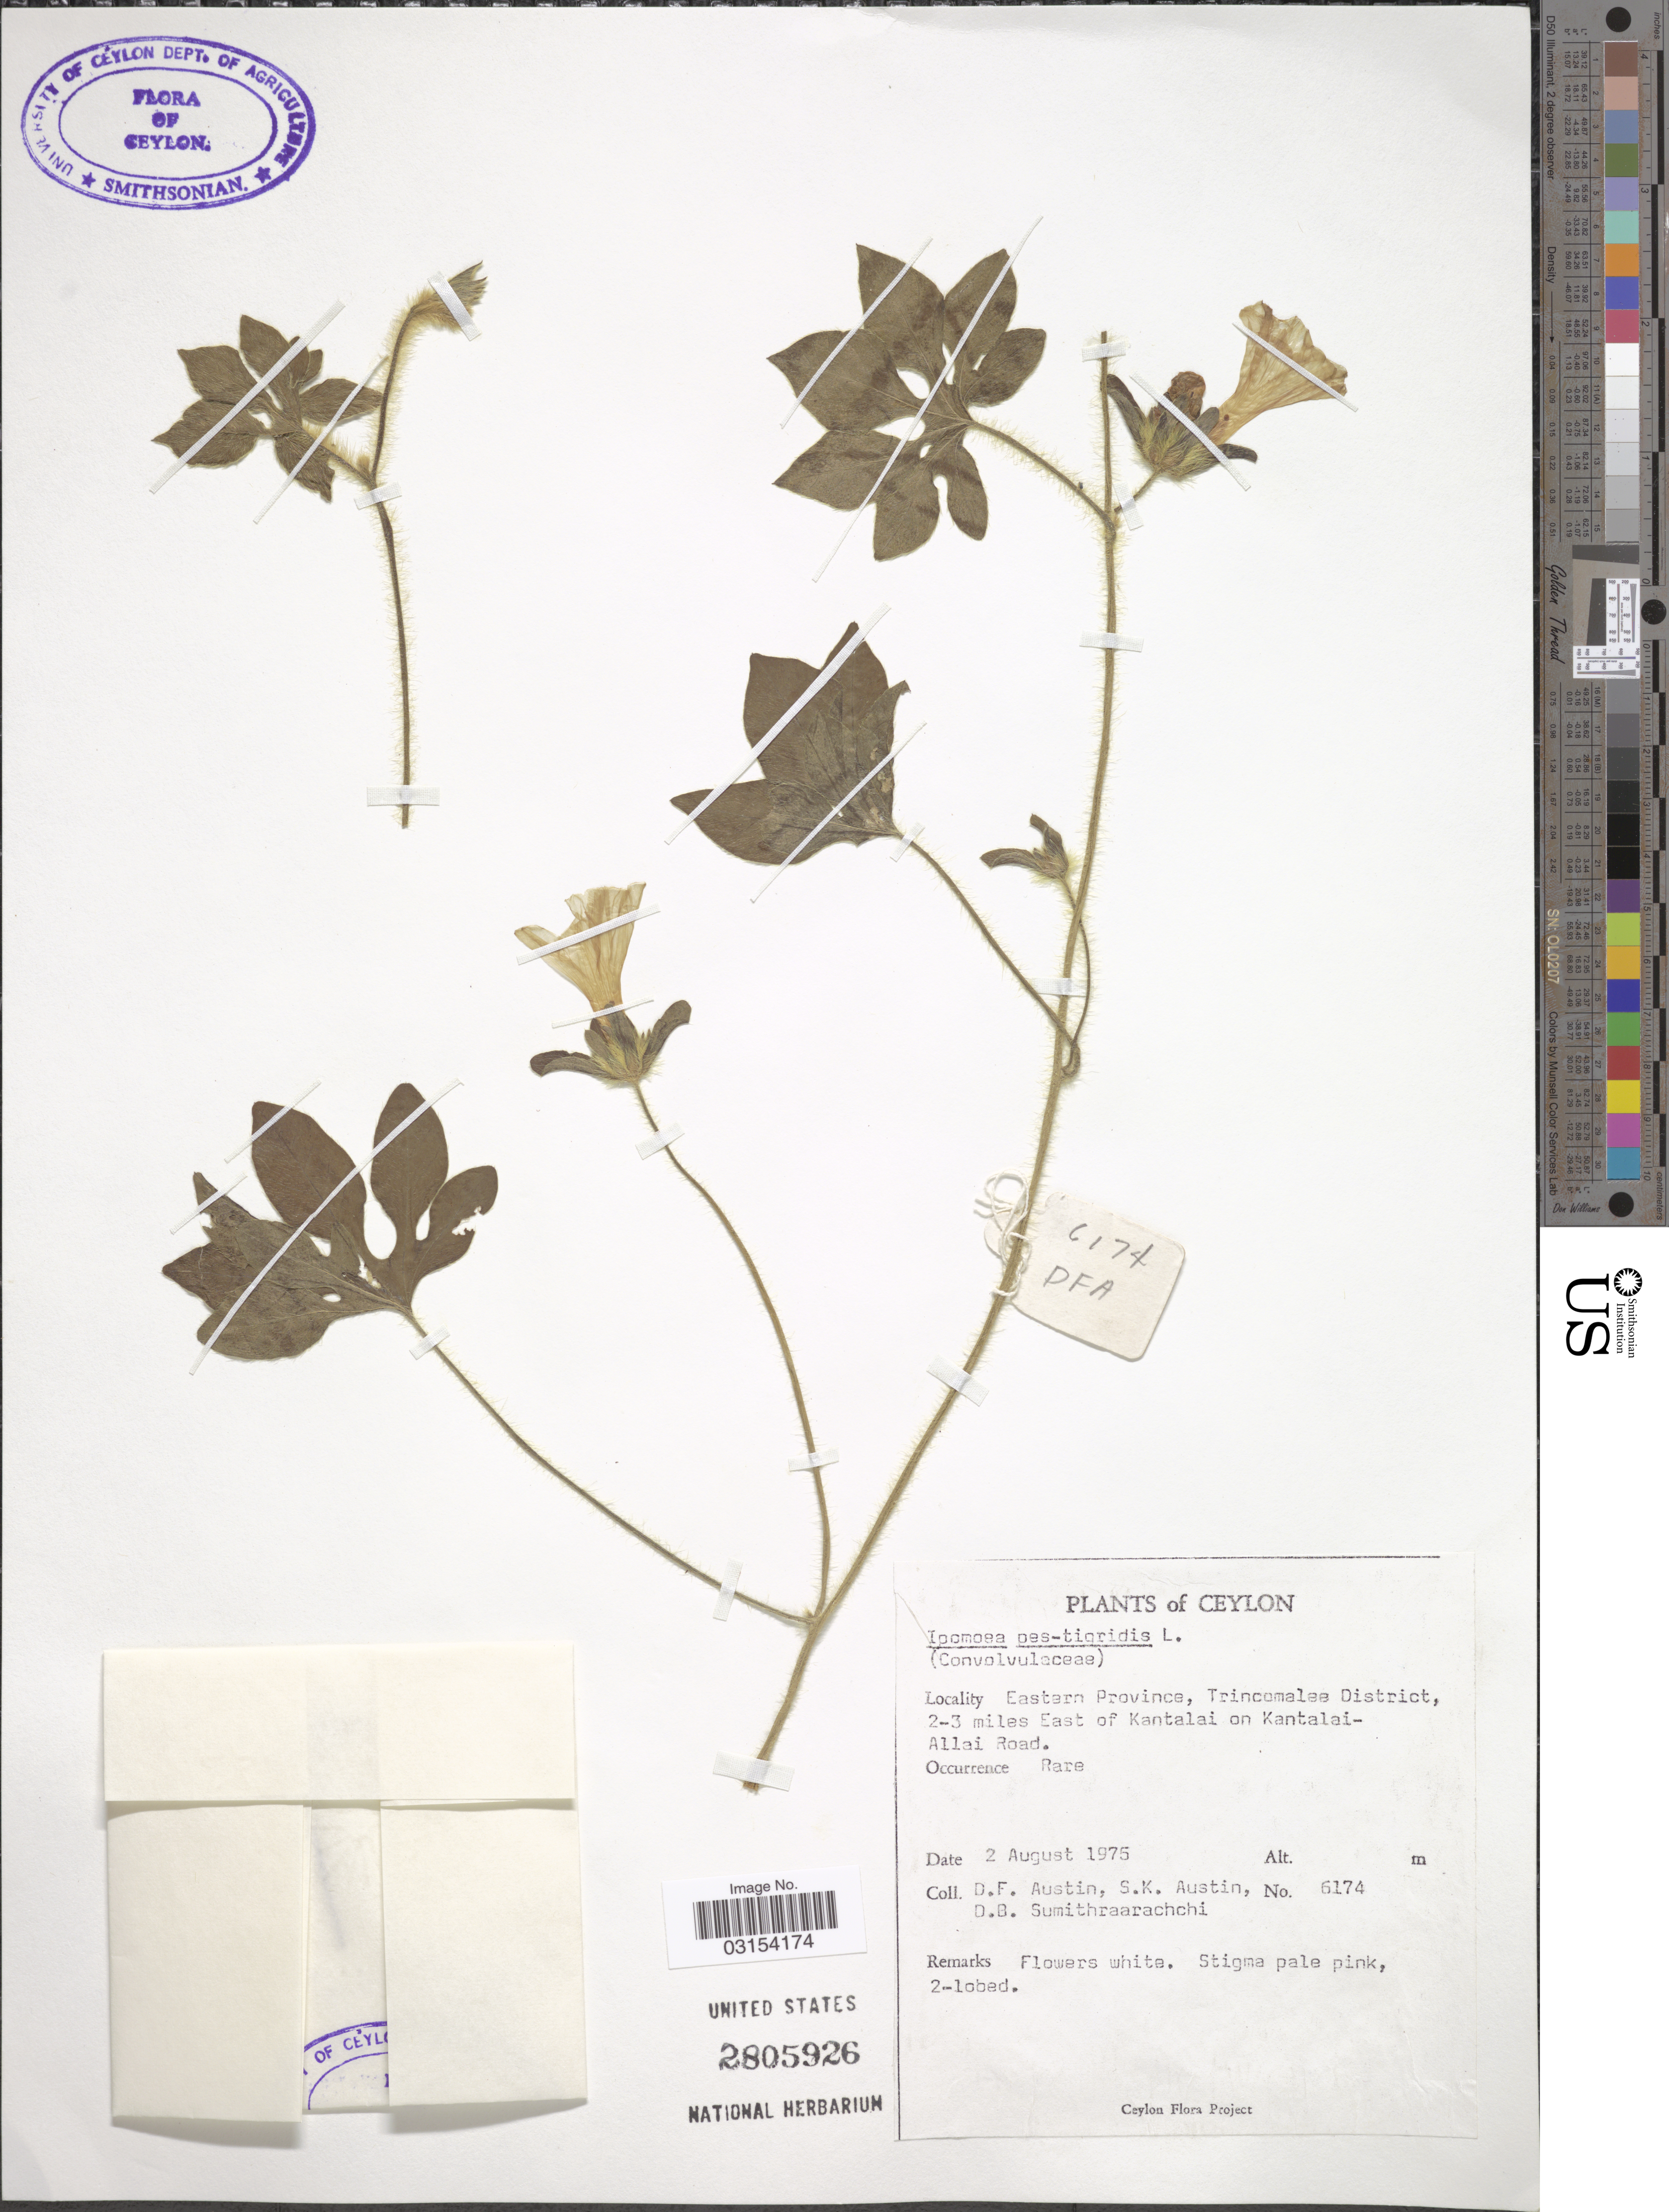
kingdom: Plantae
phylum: Tracheophyta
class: Magnoliopsida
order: Solanales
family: Convolvulaceae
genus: Ipomoea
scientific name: Ipomoea pes-caprae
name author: (L.) R. Br.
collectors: D. Austin, S. Austin & D. B. Sumithraarachchi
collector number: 6174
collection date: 1975-08-02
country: Sri Lanka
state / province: Eastern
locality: Ceylon, Eastern Province, Trincomalee District, 2-3 miles East of Kantalai on Kantalai-Allai road.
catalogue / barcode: US 2805926